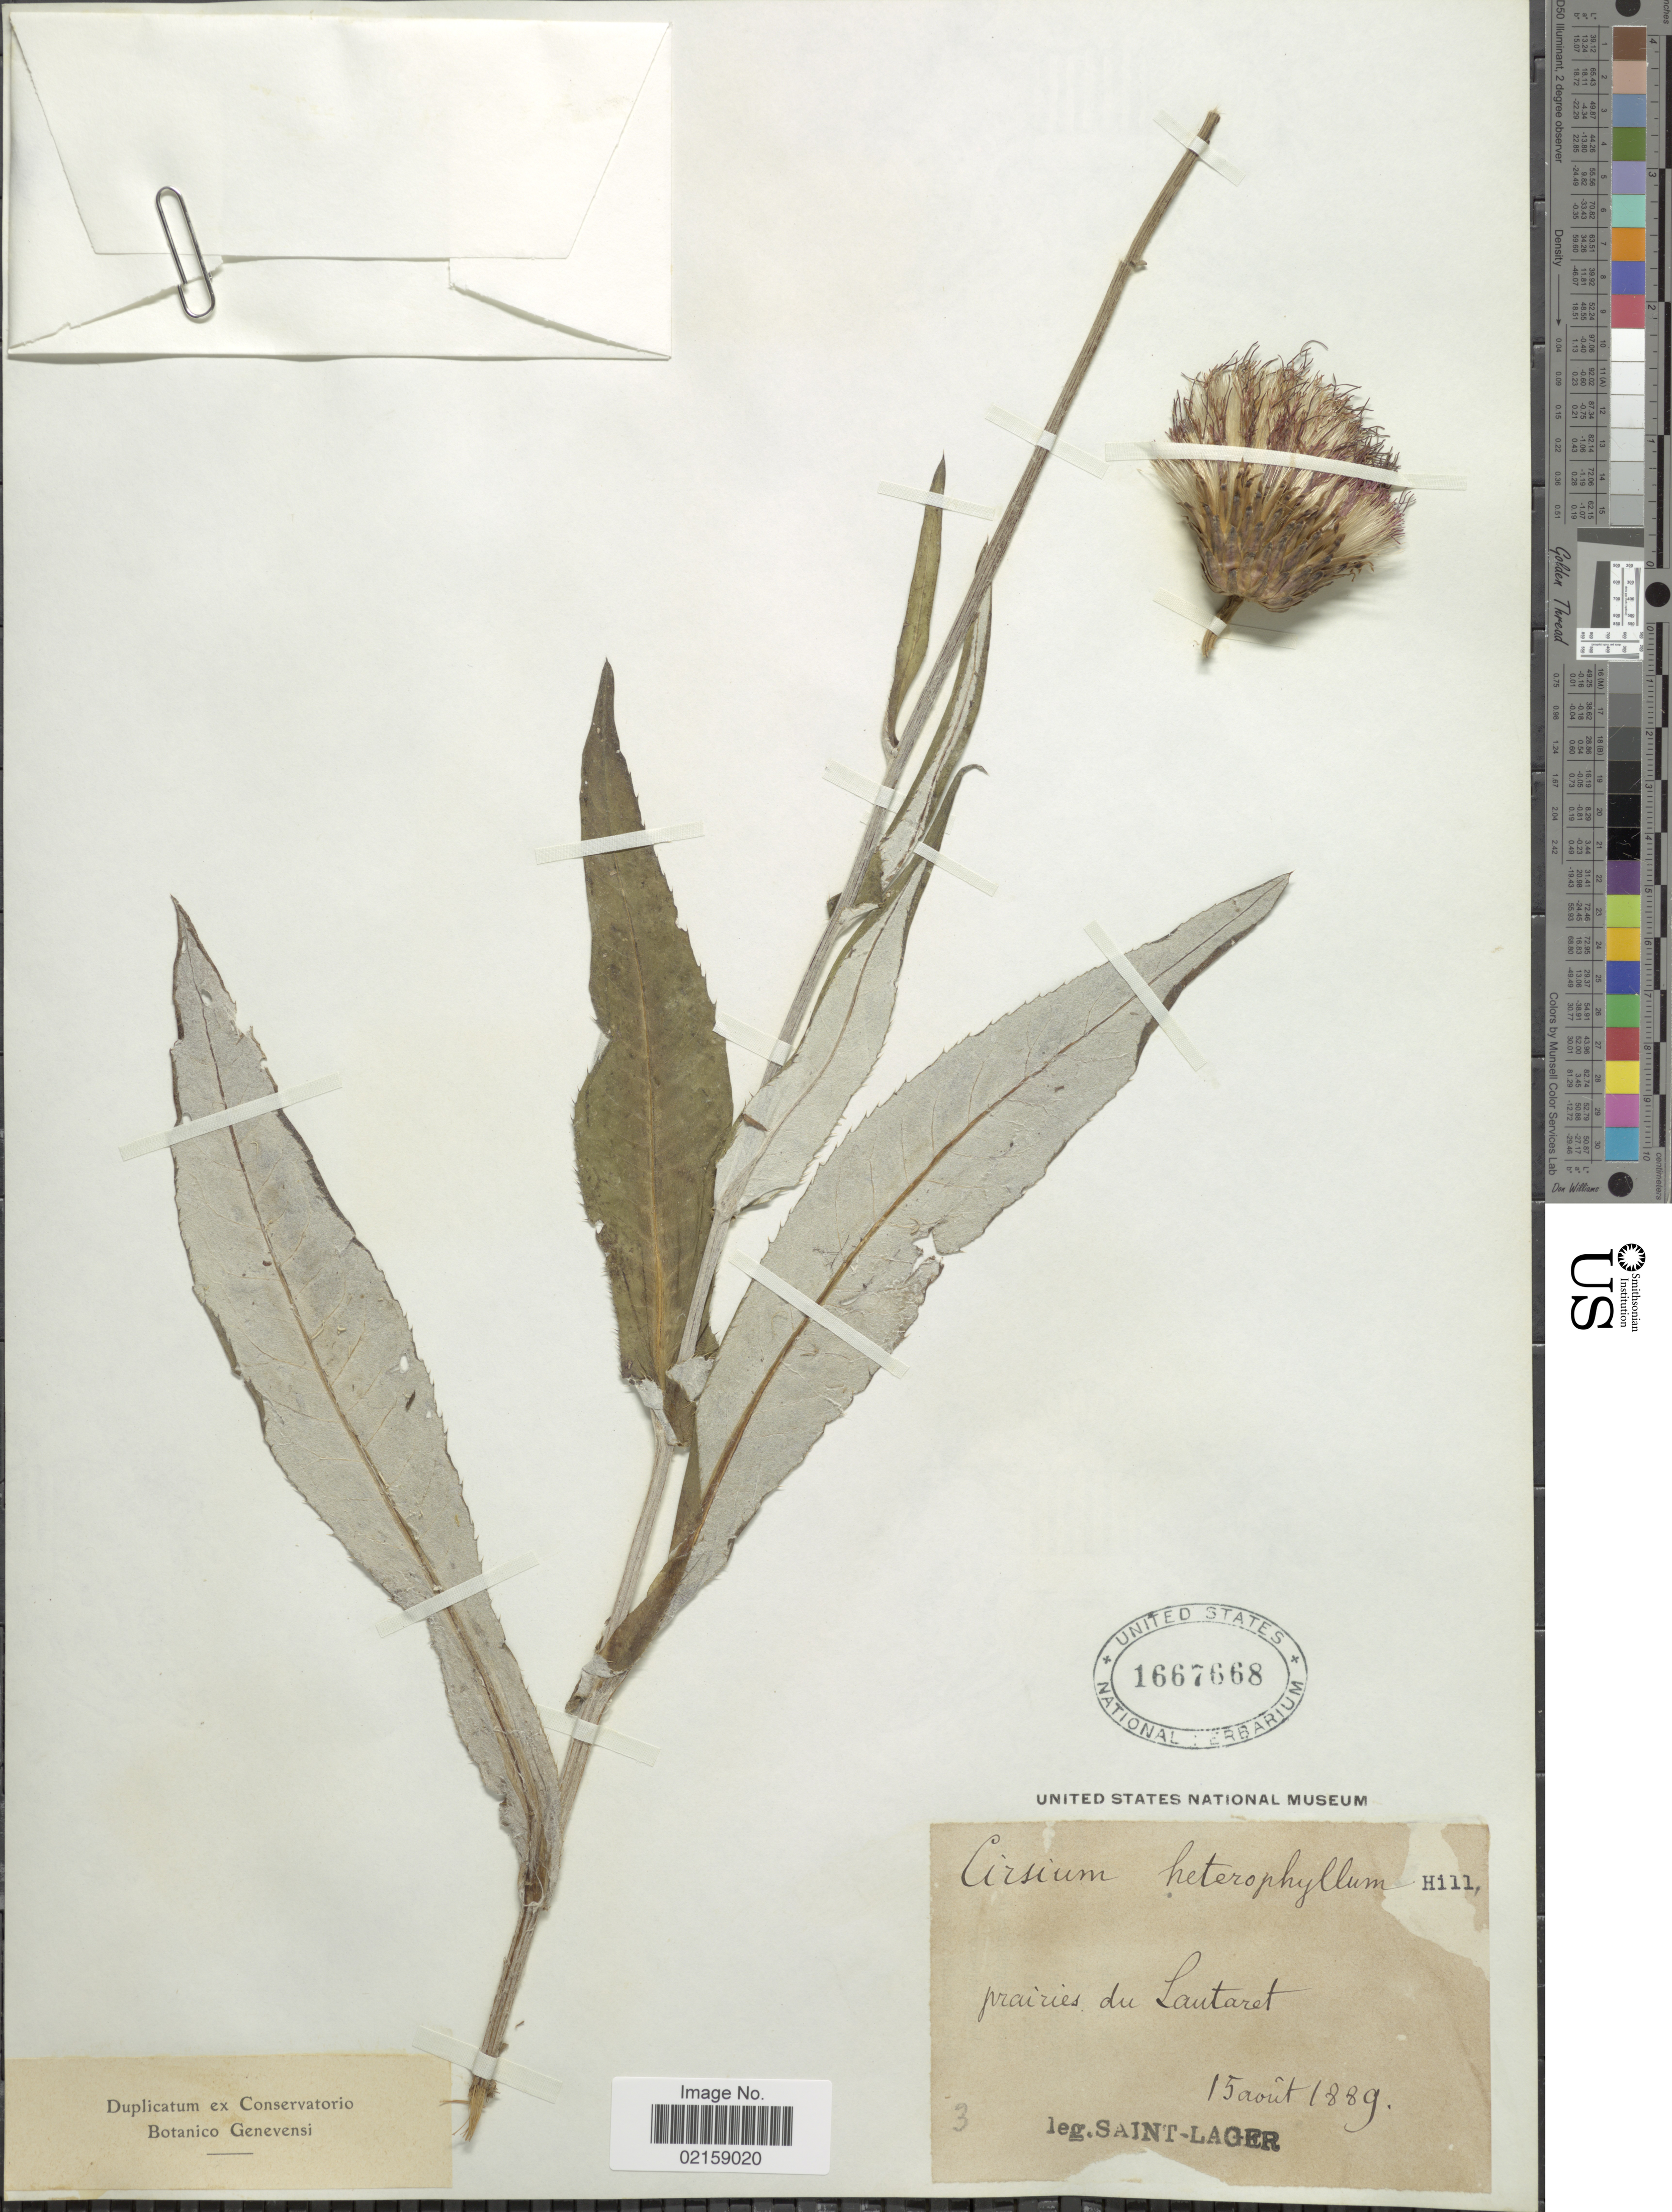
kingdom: Plantae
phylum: Tracheophyta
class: Magnoliopsida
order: Asterales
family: Asteraceae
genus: Cirsium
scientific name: Cirsium heterophyllum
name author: (L.) Hill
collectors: Saint-Lager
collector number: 3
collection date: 1889-08-15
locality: Lantaret. [interpreted]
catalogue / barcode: US 1667668